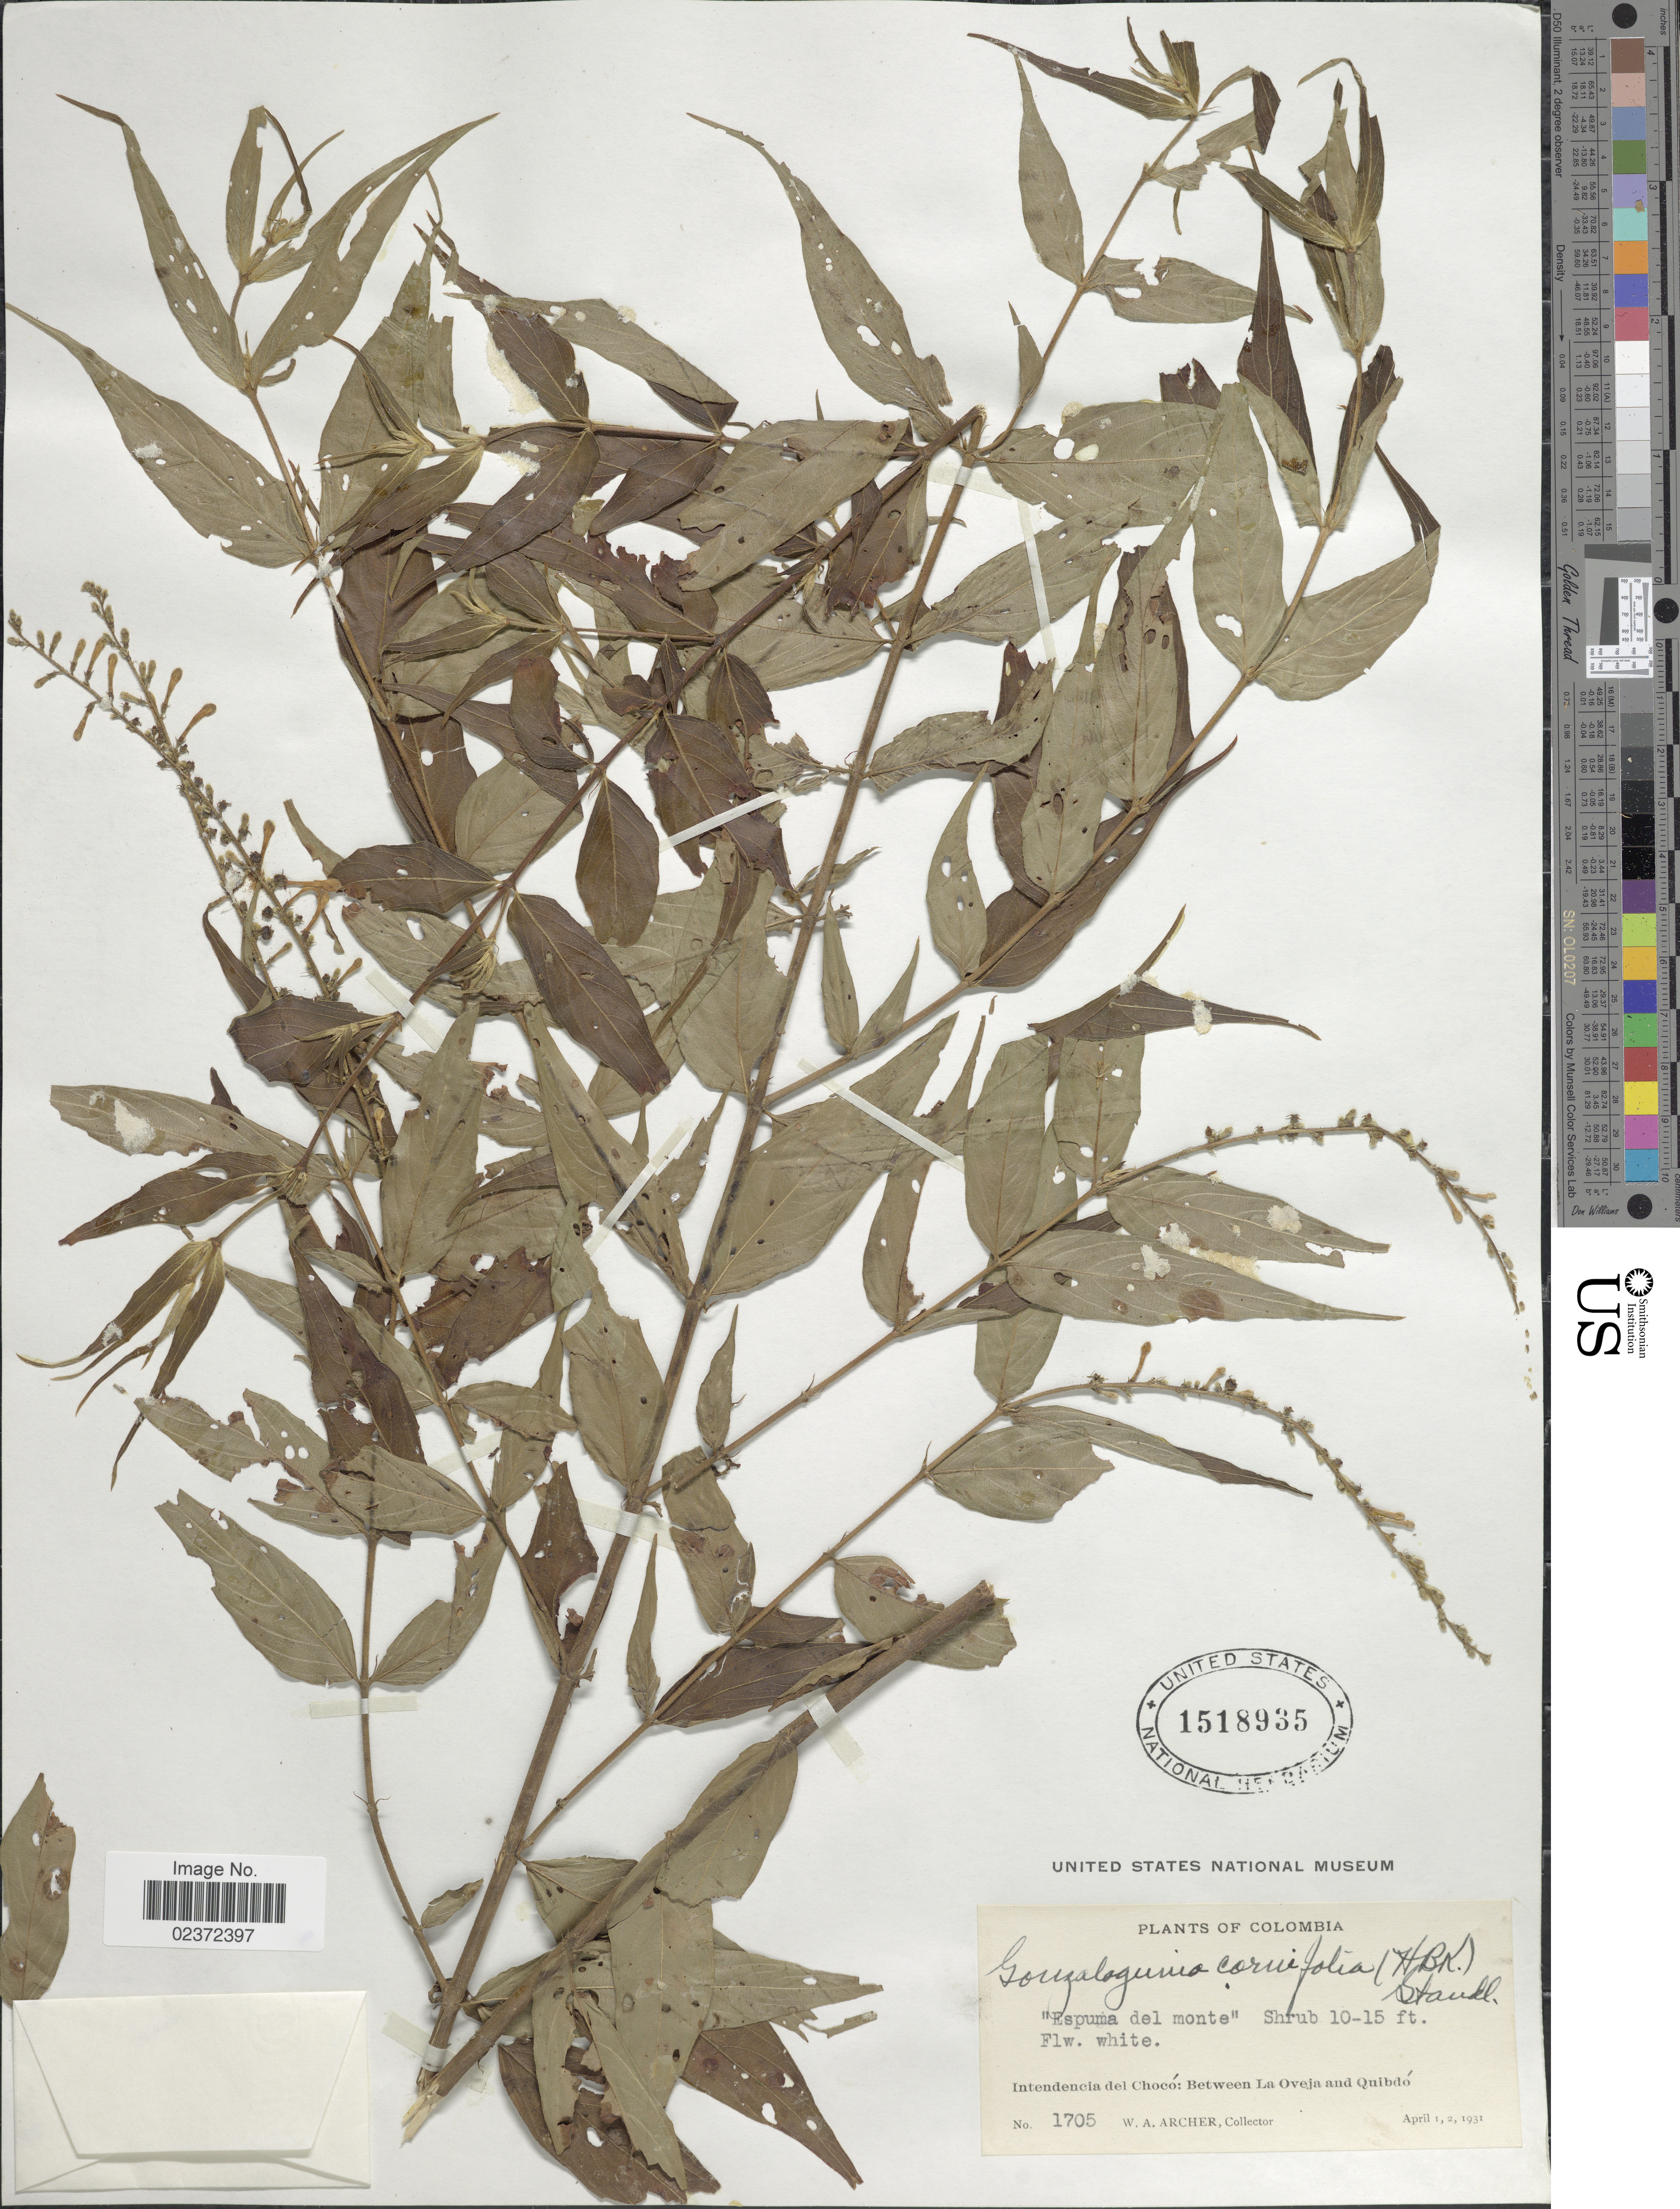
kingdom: Plantae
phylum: Tracheophyta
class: Magnoliopsida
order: Gentianales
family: Rubiaceae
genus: Gonzalagunia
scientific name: Gonzalagunia cornifolia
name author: (Kunth) Standl.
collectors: W. A. Archer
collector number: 1705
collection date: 1931-04-01/1931-04-02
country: Colombia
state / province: Chocó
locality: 'Epuma del monte', Intendencia del Chocó: Between La Oevja and Quibdó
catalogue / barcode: US 1518935